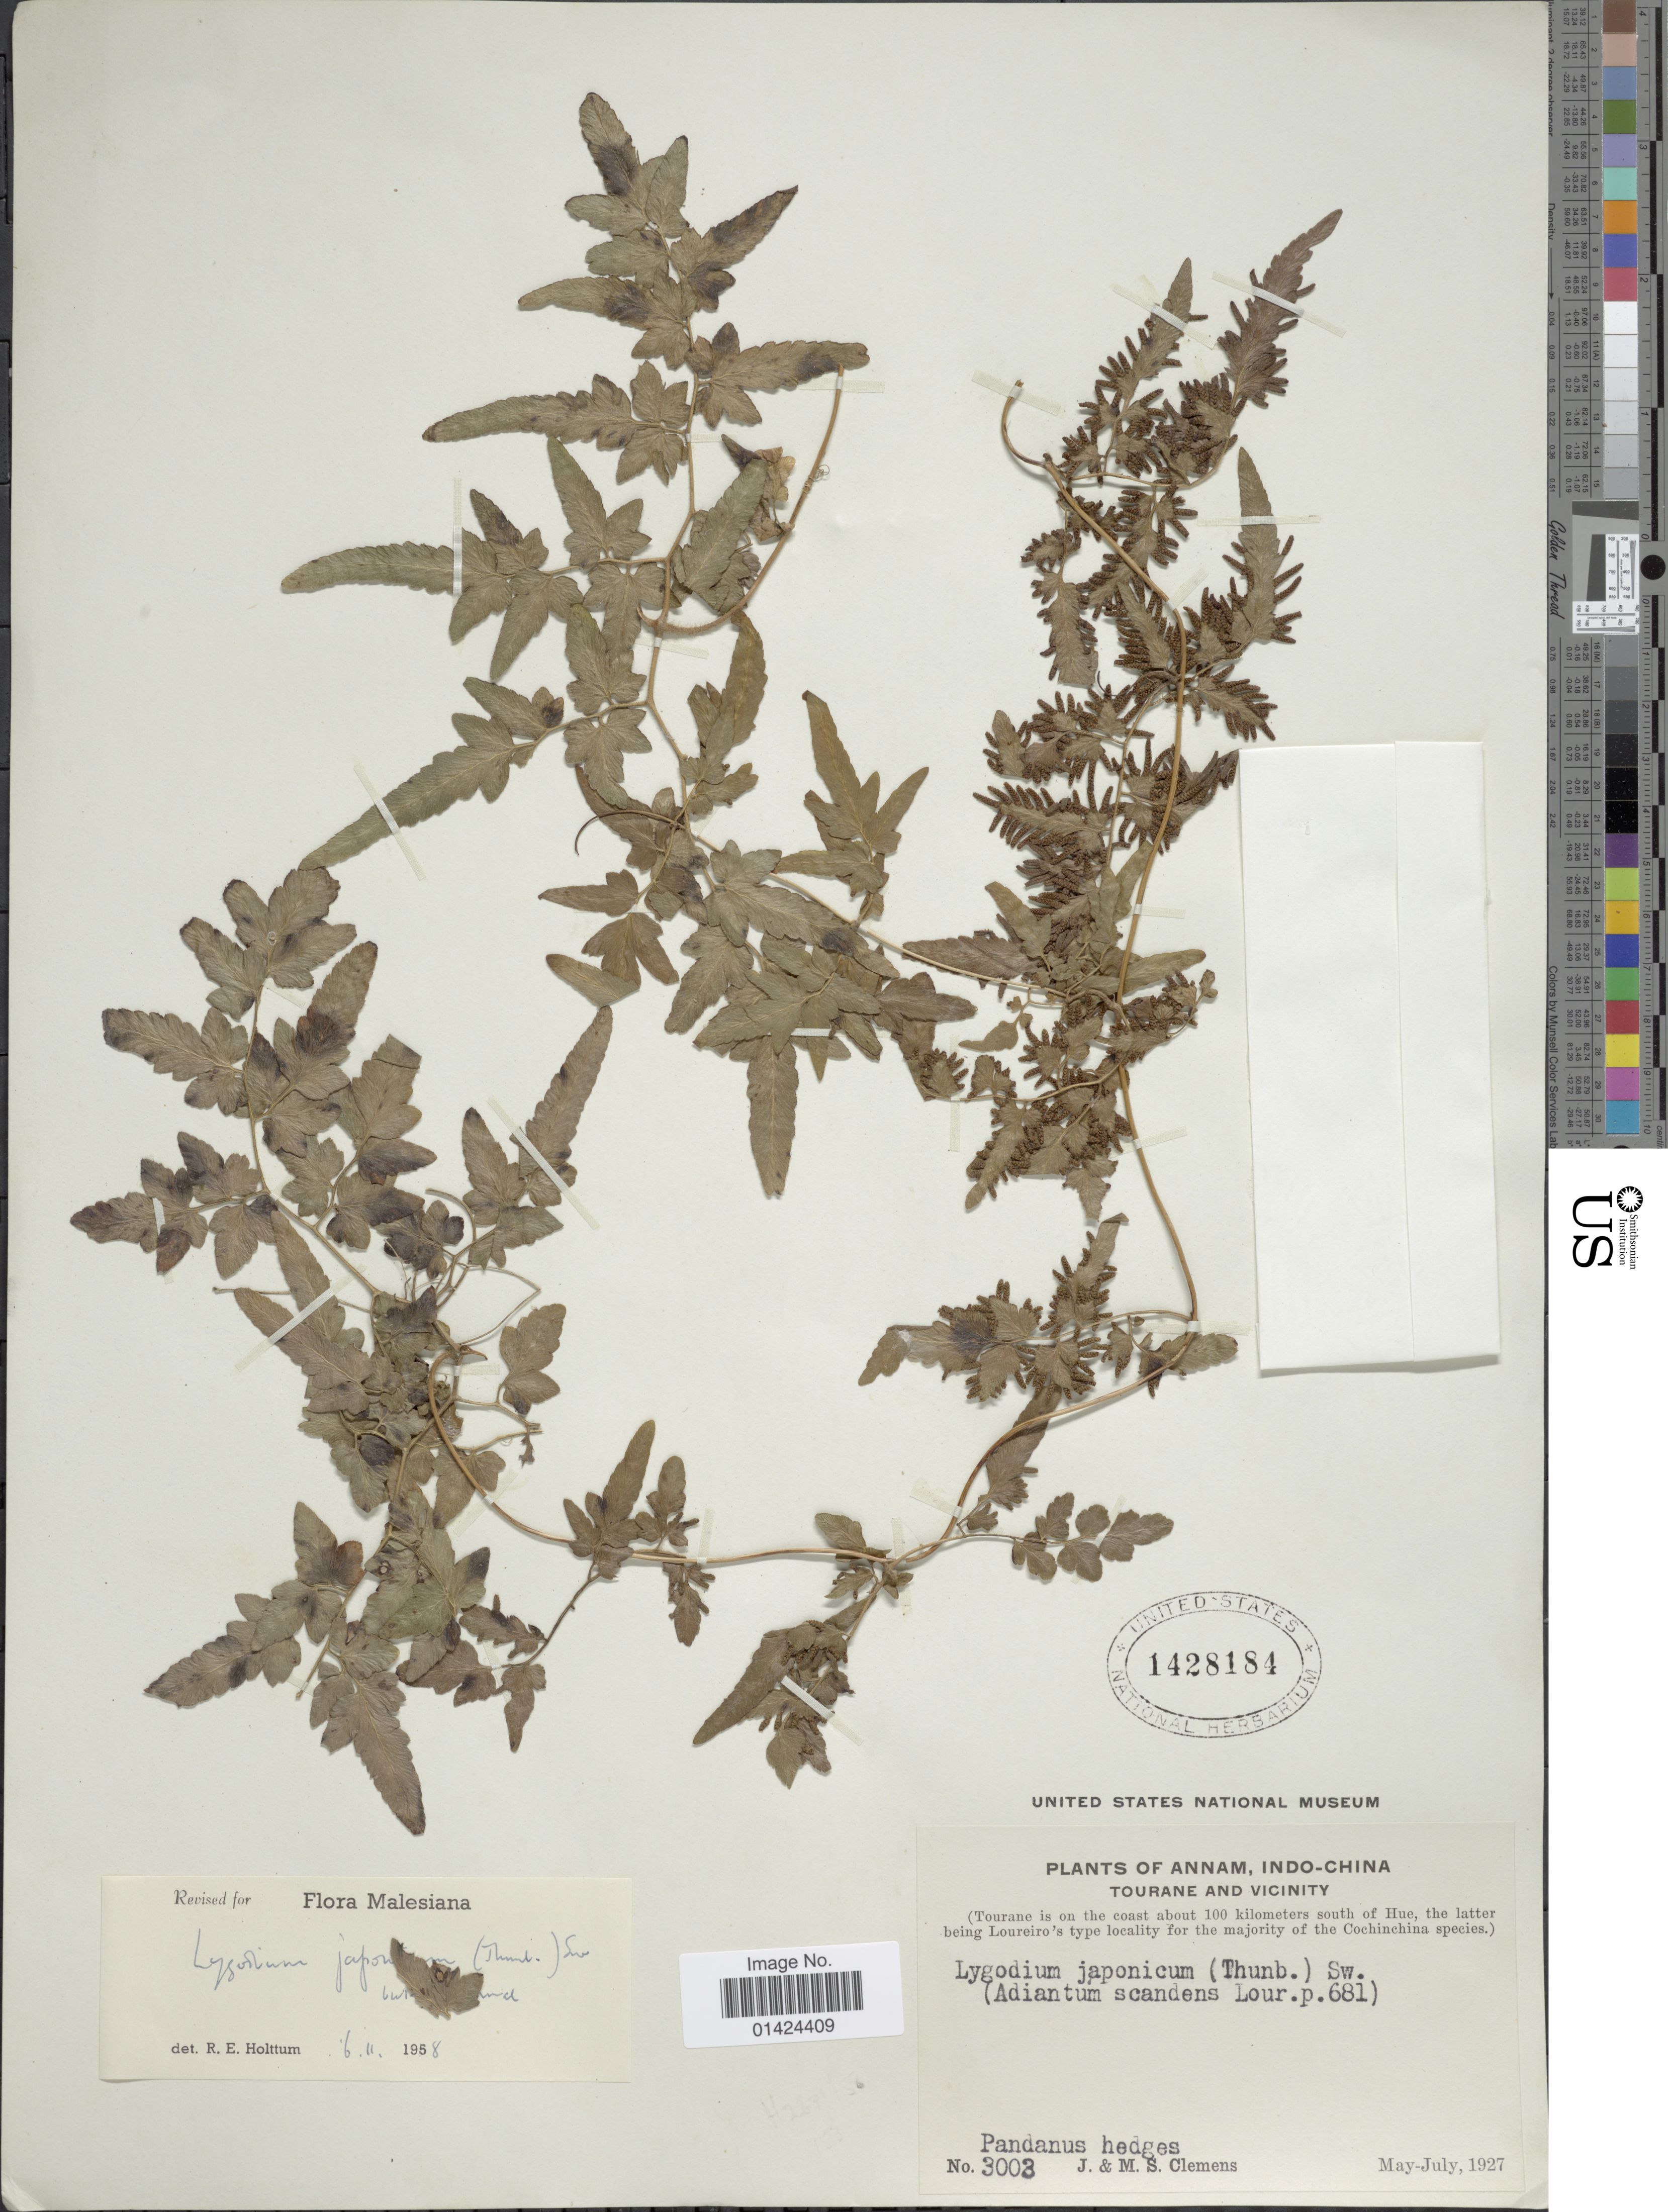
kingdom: Plantae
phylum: Tracheophyta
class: Polypodiopsida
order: Schizaeales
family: Lygodiaceae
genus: Lygodium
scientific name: Lygodium japonicum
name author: (Thunb.) Sw.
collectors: J. Clemens & M. S. Clemens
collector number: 3003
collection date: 1927-05/1927-07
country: Vietnam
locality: Annam, Indo-China Tourane and vicinity (Tourane is on the coast about 100 km south of Hue, the latter being Loureiro's type locality for the majority of the Cochinchina species).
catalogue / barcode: US 1428184